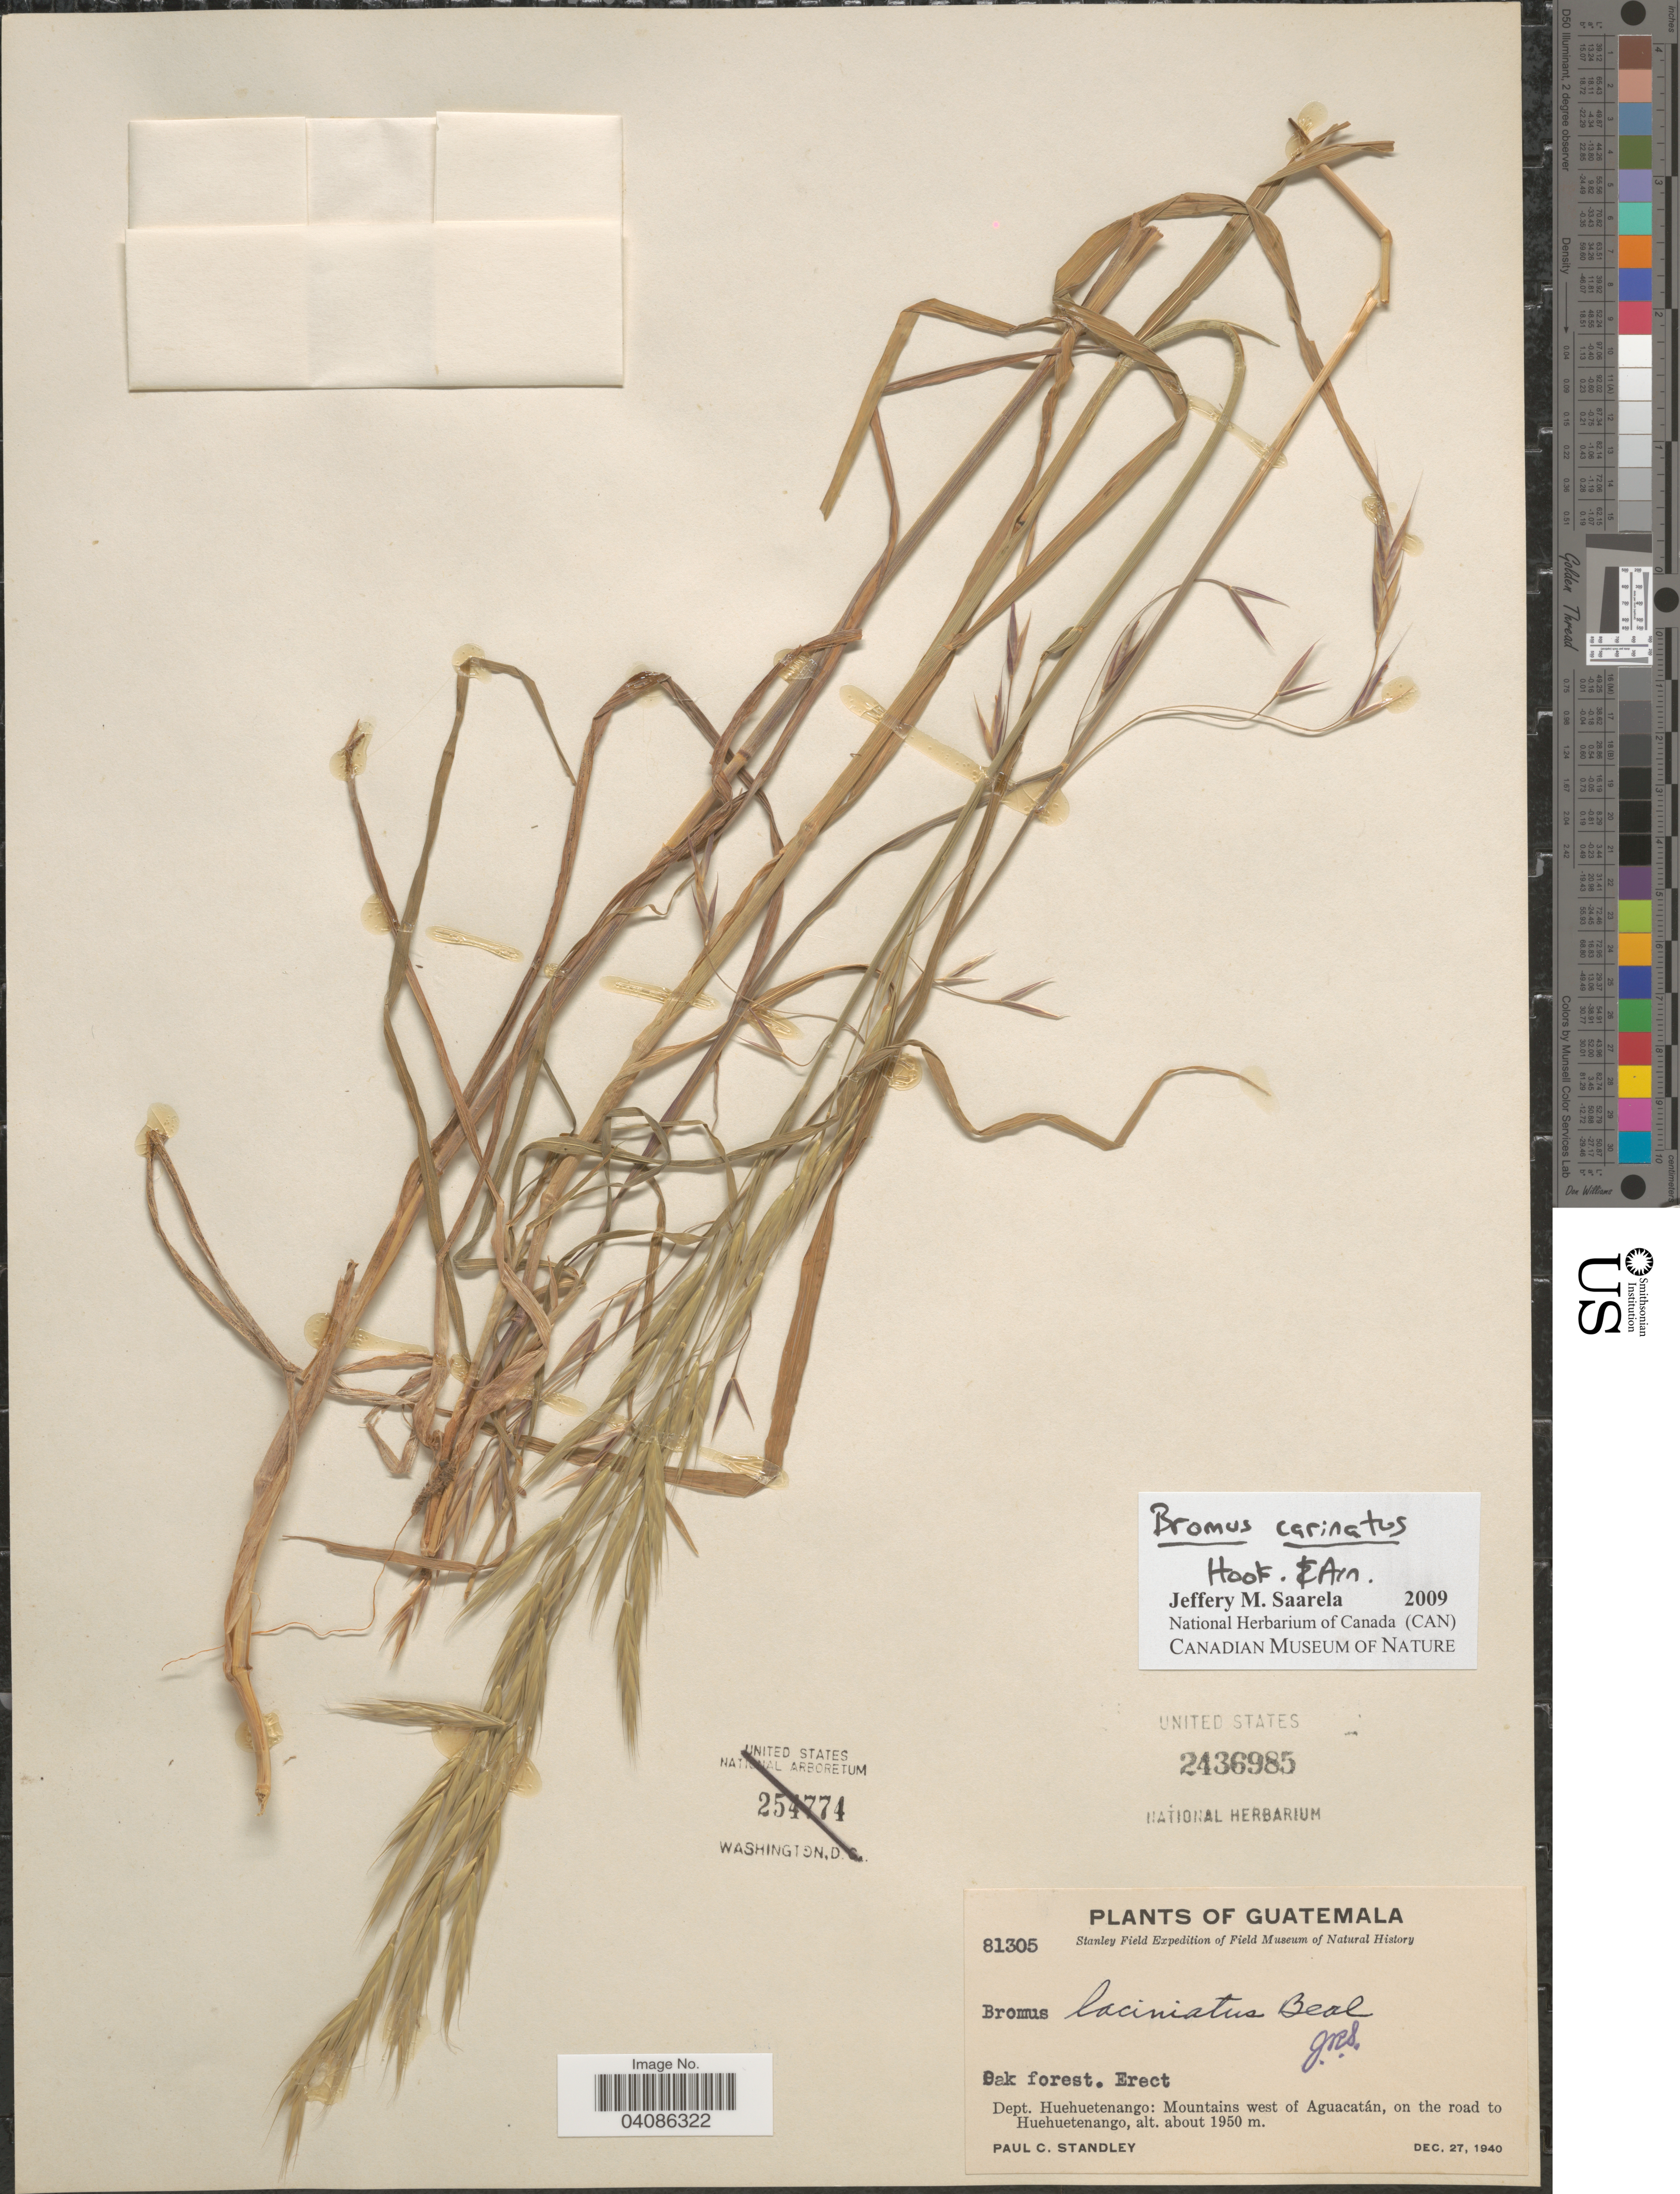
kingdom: Plantae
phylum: Tracheophyta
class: Liliopsida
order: Poales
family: Poaceae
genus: Bromus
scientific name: Bromus carinatus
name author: Hook. & Arn.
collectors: P. C. Standley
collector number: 81305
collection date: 1940-12-27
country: Guatemala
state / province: Huehuetenango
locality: Stanley Field Expedition of Field Museum of Natural History. Dept. Huehuetenango: Mountains west of Aguacatán, on the road to Huehuetenango.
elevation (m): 1950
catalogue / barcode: US 2436985